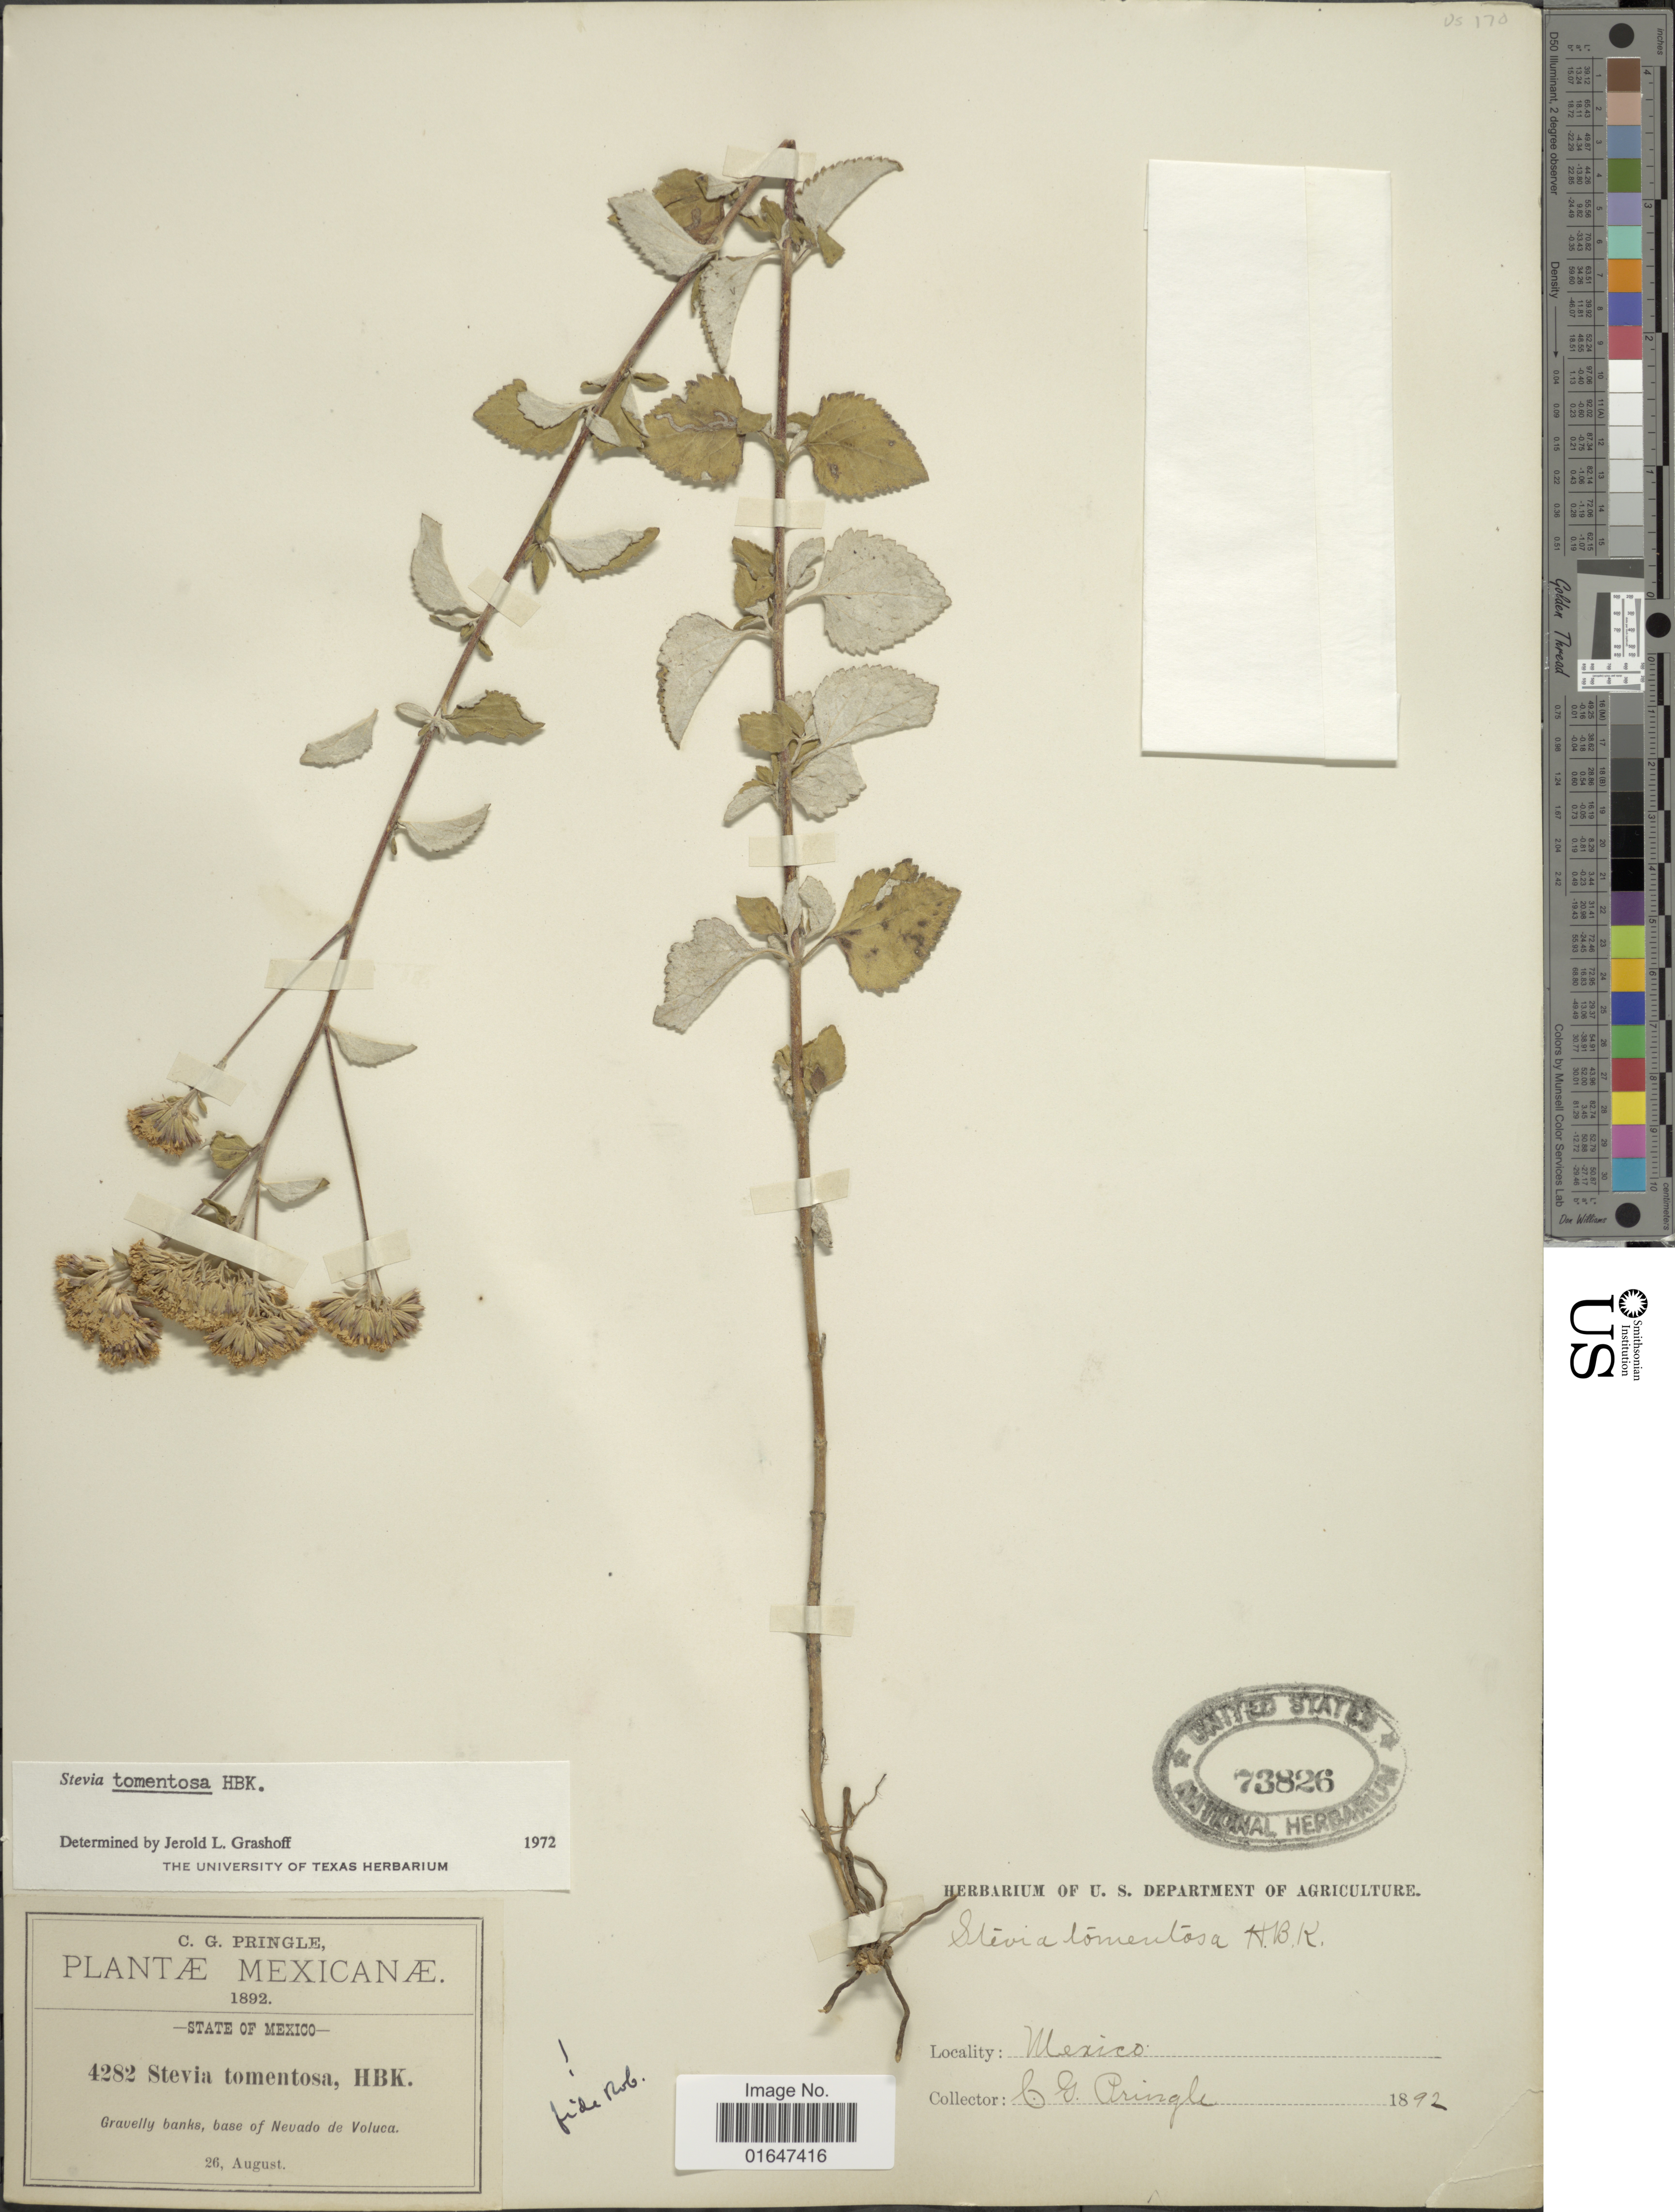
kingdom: Plantae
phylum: Tracheophyta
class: Magnoliopsida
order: Asterales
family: Asteraceae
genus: Stevia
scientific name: Stevia tomentosa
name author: Kunth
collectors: C. G. Pringle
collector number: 4282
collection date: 1892-08-26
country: Mexico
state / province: México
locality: Mexicanae, base of Nevado de Voluca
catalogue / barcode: US 73826